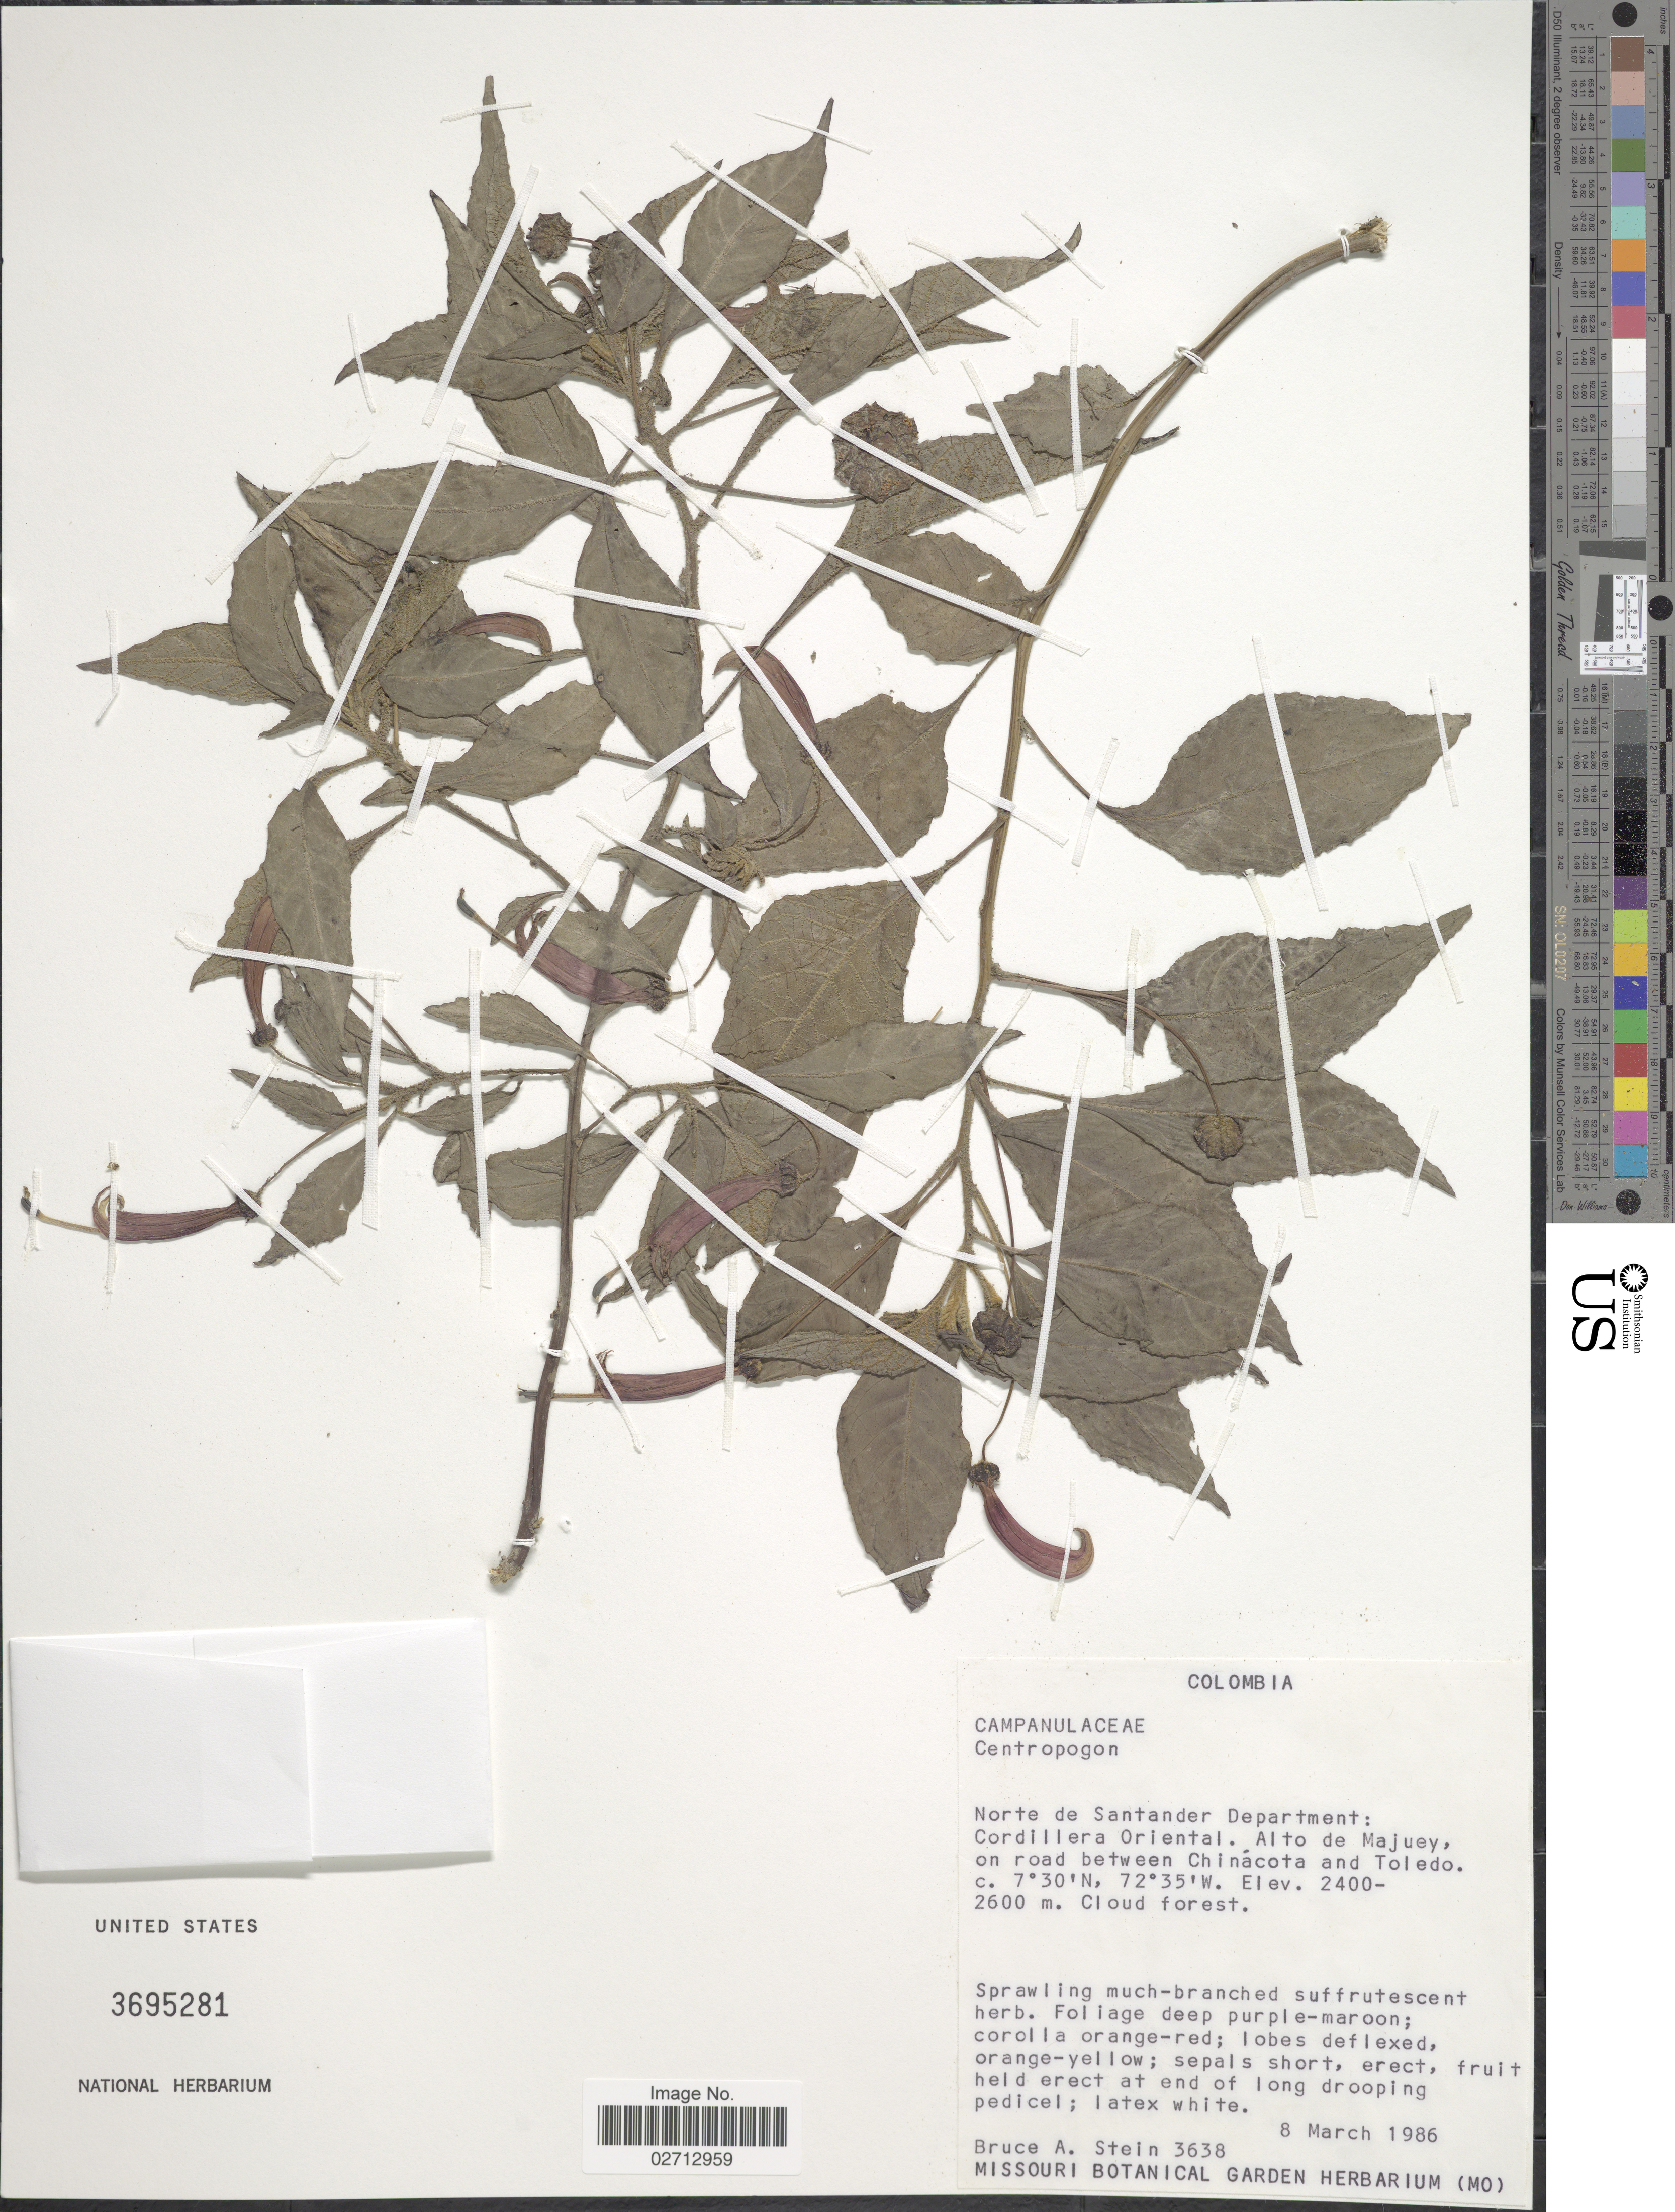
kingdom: Plantae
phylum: Tracheophyta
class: Magnoliopsida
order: Asterales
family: Campanulaceae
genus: Centropogon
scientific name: Centropogon sp.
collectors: B. A. Stein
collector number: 3638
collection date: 1986-03-08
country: Colombia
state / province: Norte de Santander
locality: Cordillera Oriental. Alto de Majuey, on road between Chinacota and Toledo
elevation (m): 2450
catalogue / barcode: US 3695281